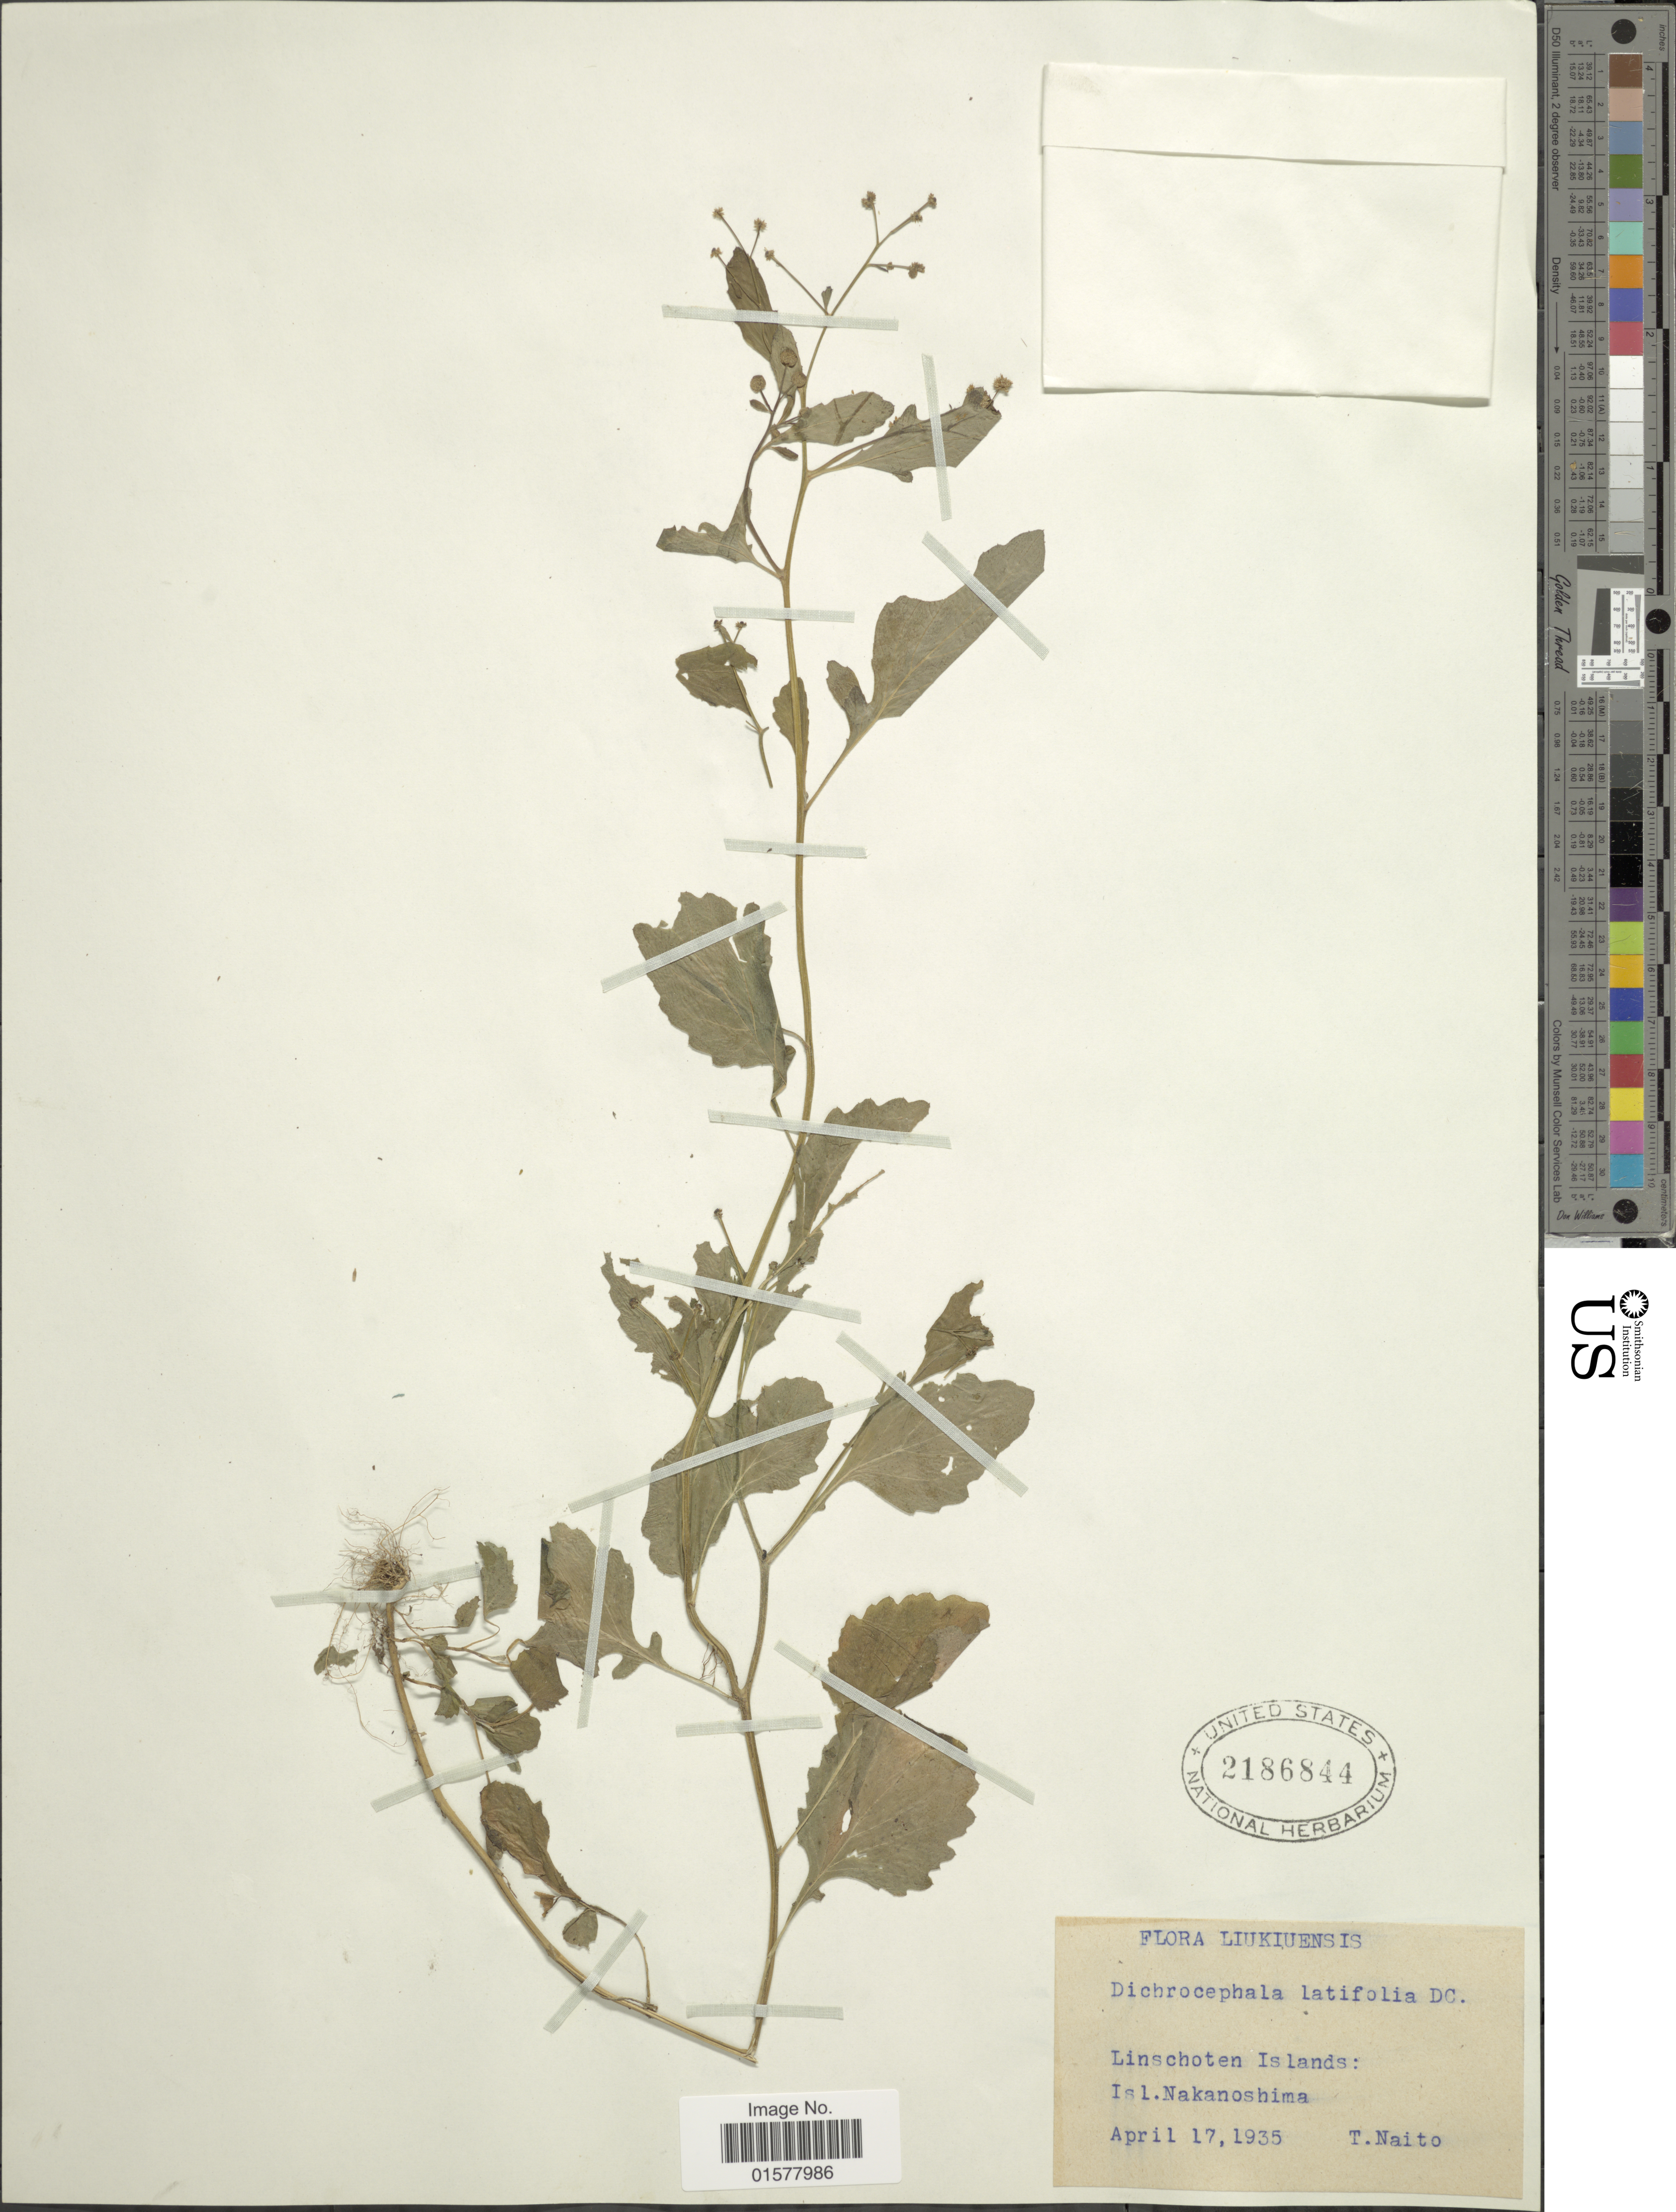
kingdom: Plantae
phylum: Tracheophyta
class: Magnoliopsida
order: Asterales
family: Asteraceae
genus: Dichrocephala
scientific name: Dichrocephala integrifolia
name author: (L. f.) Kuntze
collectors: T. Naito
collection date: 1935-04-17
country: Japan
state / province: Kagosima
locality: Linschoten Islands: Isl. Nakanoshima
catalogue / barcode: US 2186844